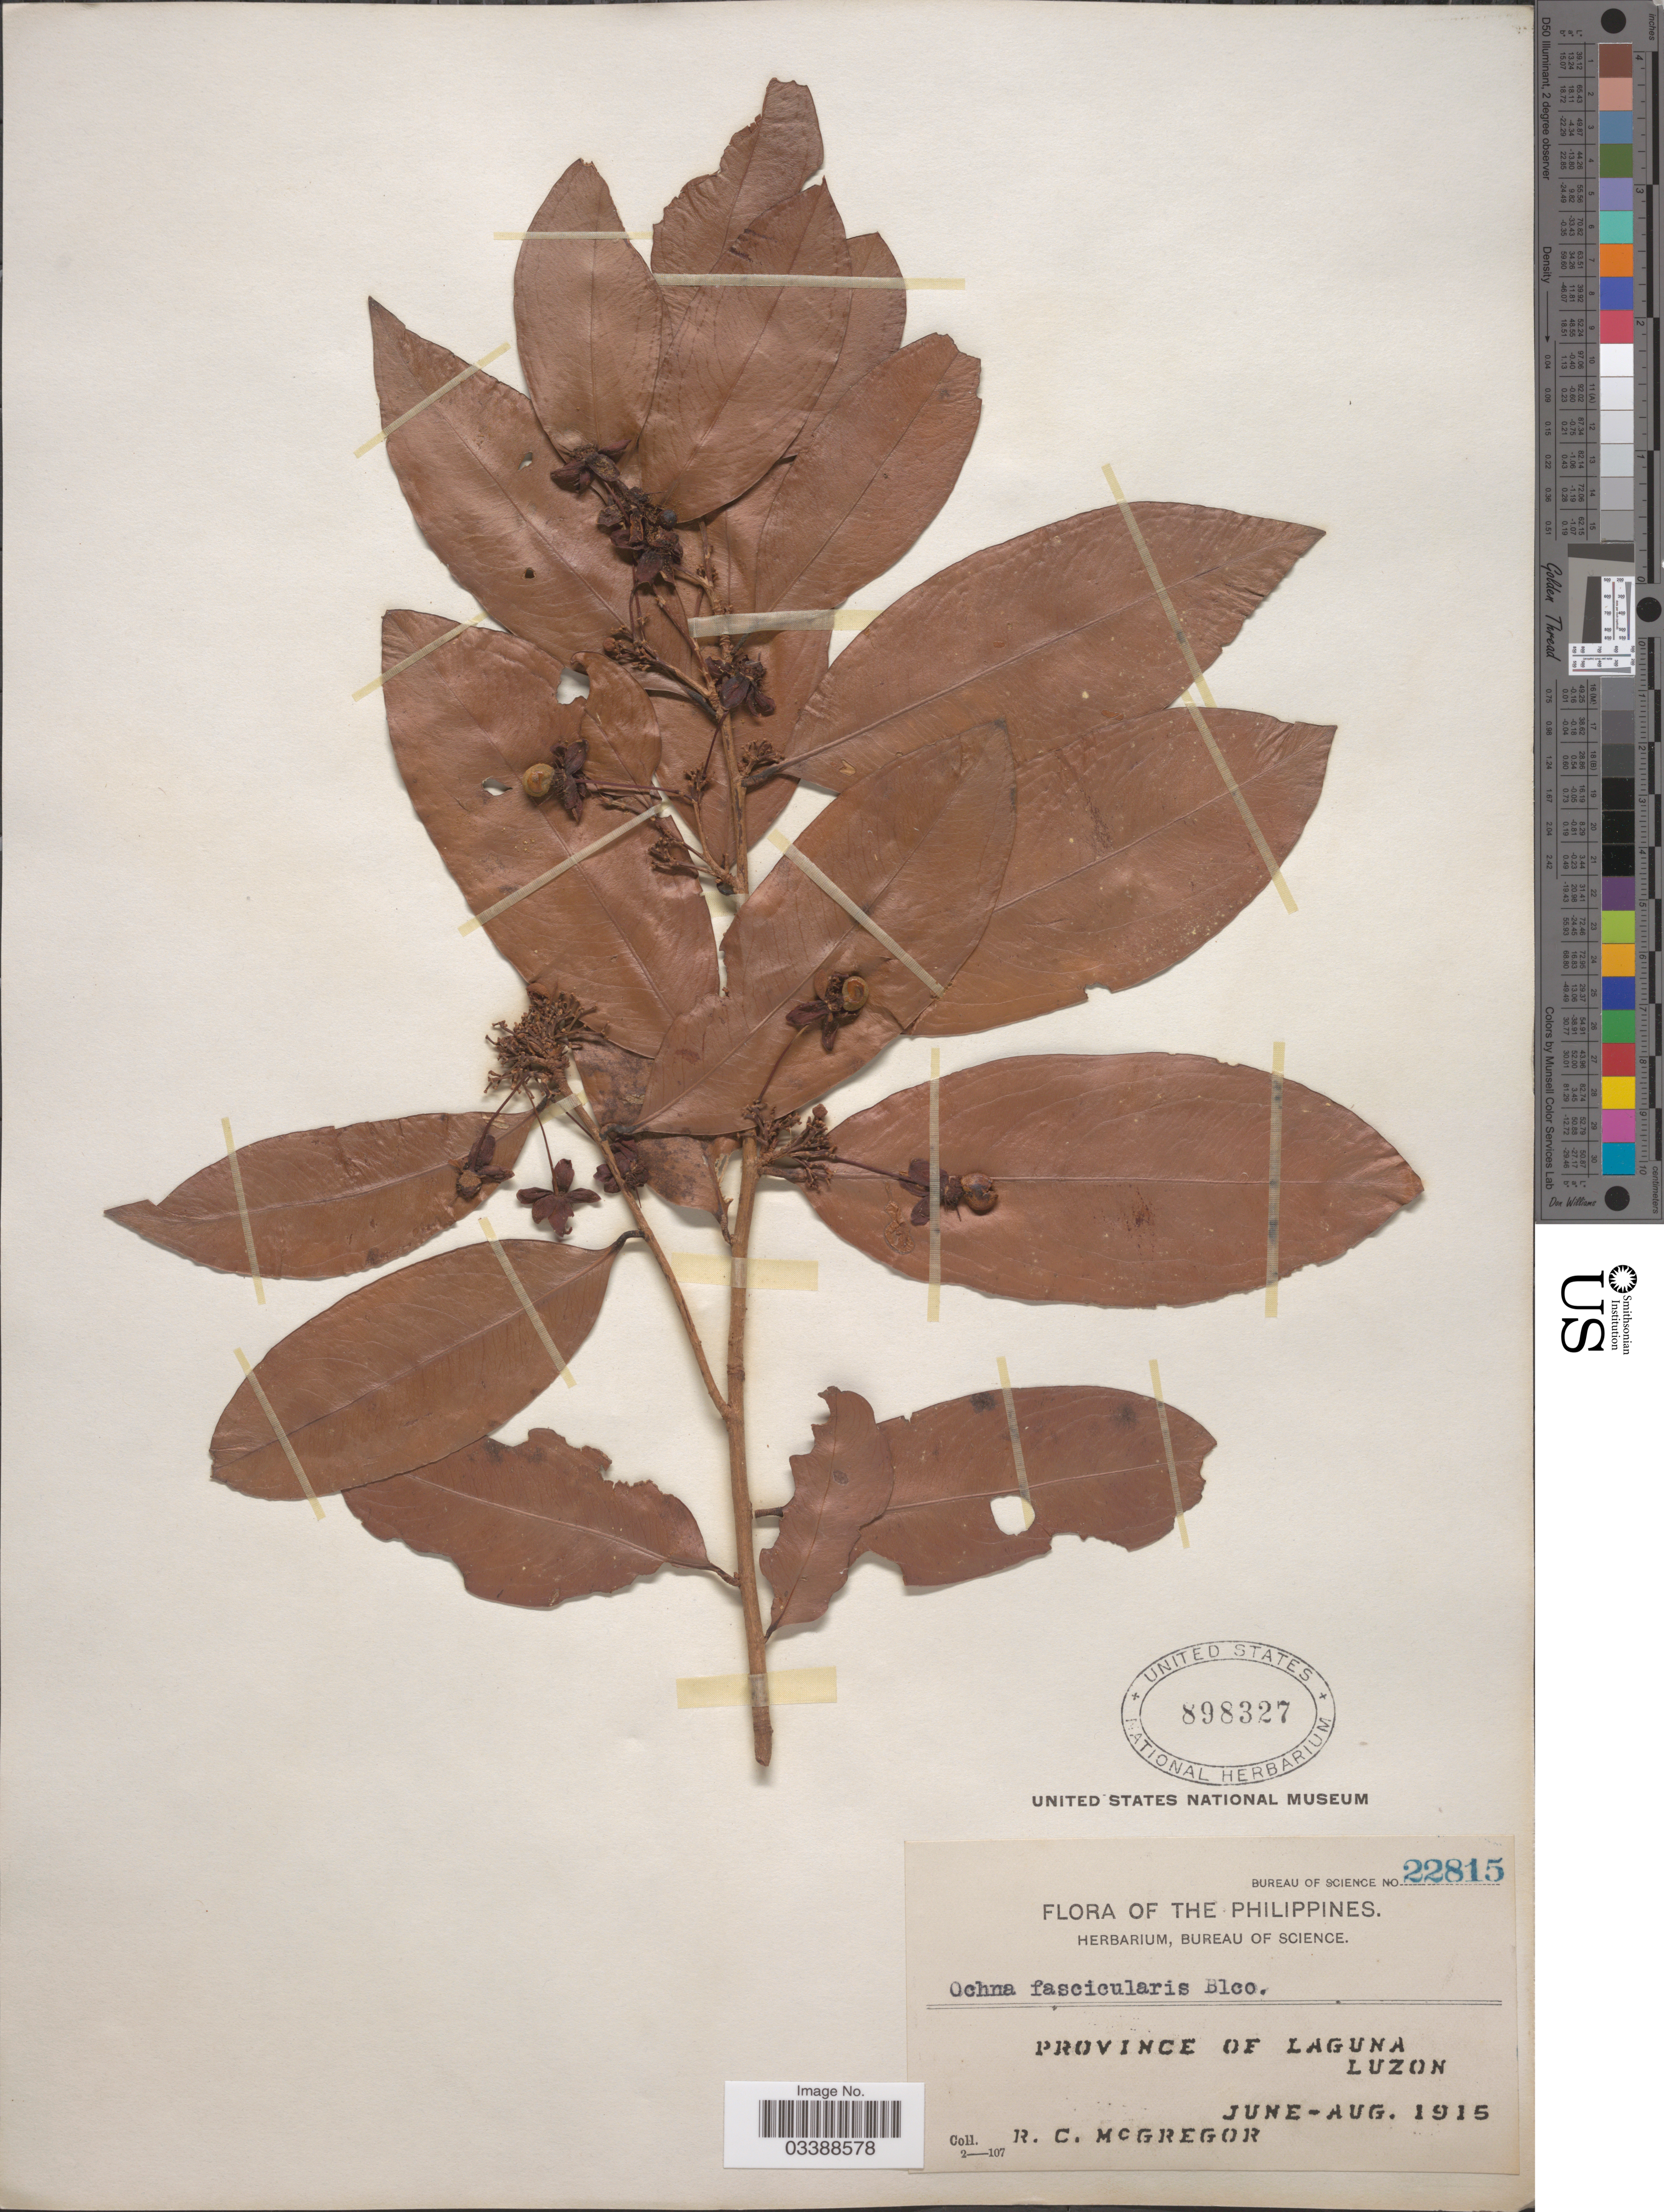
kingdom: Plantae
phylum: Tracheophyta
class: Magnoliopsida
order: Malpighiales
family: Ochnaceae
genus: Brackenridgea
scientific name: Brackenridgea fascicularis subsp. fascicularis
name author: (Blanco) Kanis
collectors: R. C. McGregor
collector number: Bureau of Science 22815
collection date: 1915-06/1915-08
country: Philippines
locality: Province of Laguna, Luzon.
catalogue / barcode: US 898327